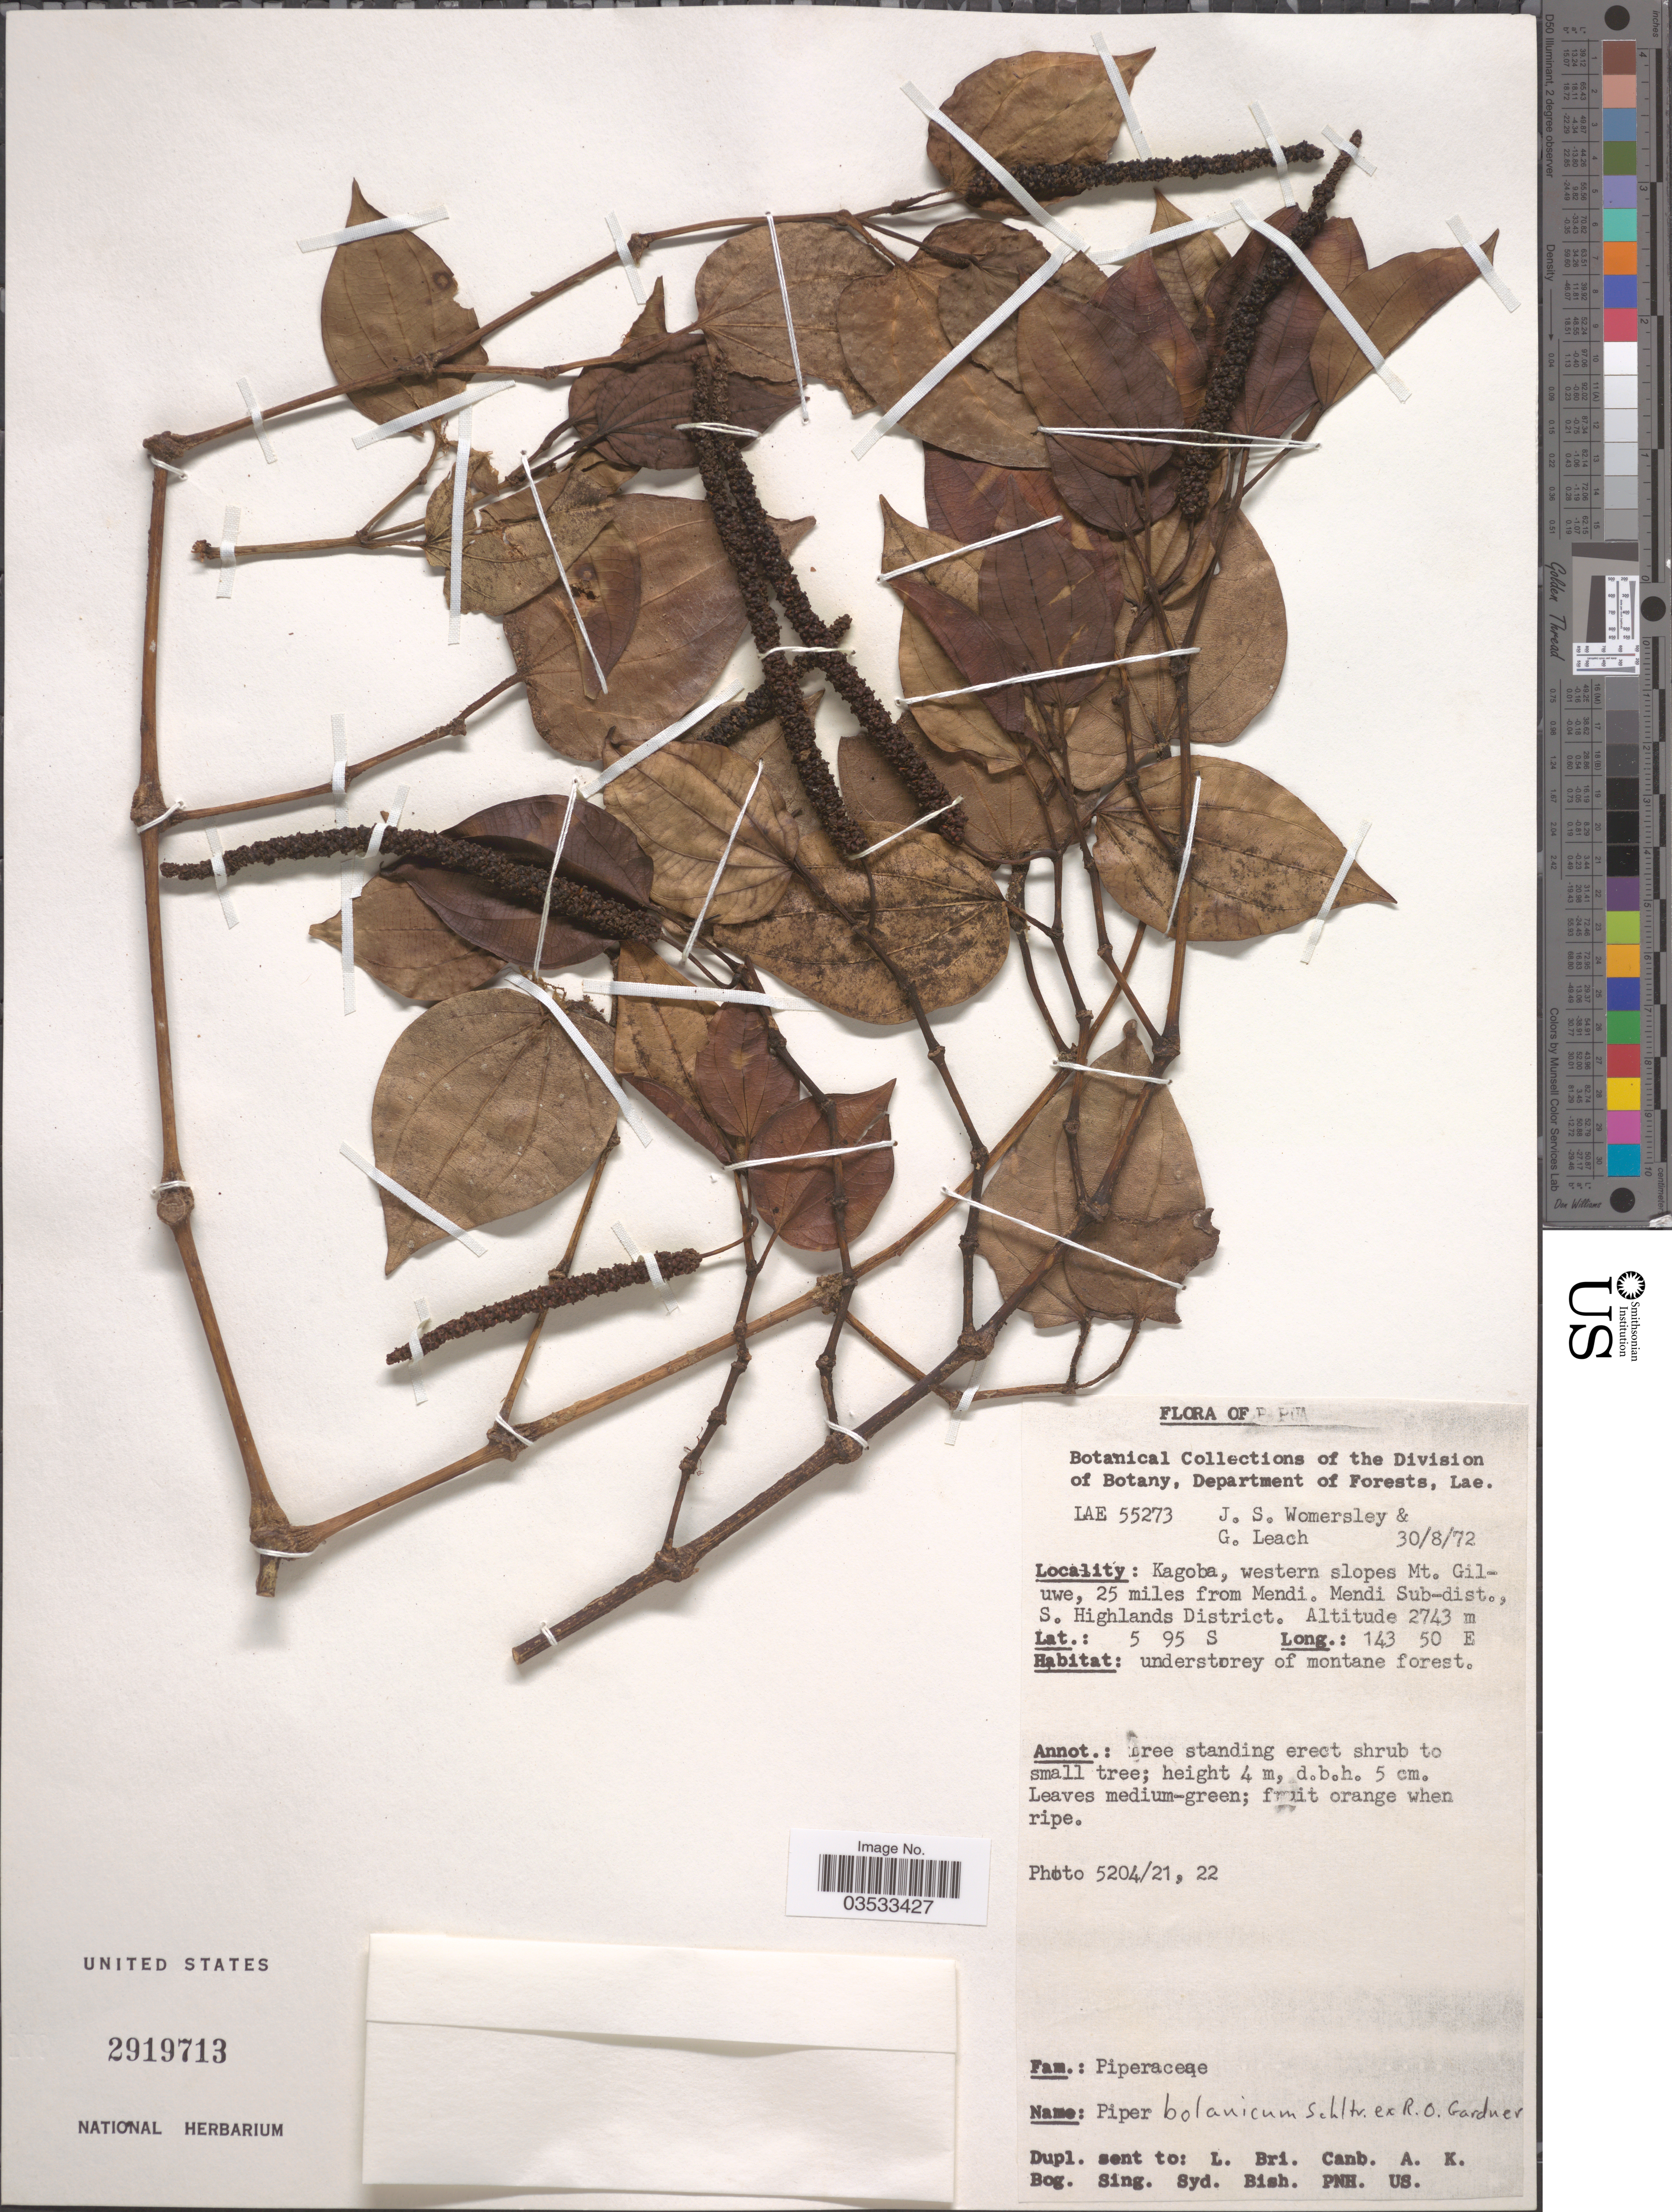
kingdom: Plantae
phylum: Tracheophyta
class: Magnoliopsida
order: Piperales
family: Piperaceae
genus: Piper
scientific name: Piper bolanicum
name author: Schltr. ex R.O. Gardner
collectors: J. S. Womersley & G. Leach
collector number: LAE 55273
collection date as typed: Transcribed d/m/y: 30/8/72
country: Papua New Guinea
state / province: Southern Highlands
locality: Kagoba, western slopes Mt. Giluwe, 25 miles from Mendi. Mendi Sub-dist., S. Highlands District.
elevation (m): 2743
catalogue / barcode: US 2919713